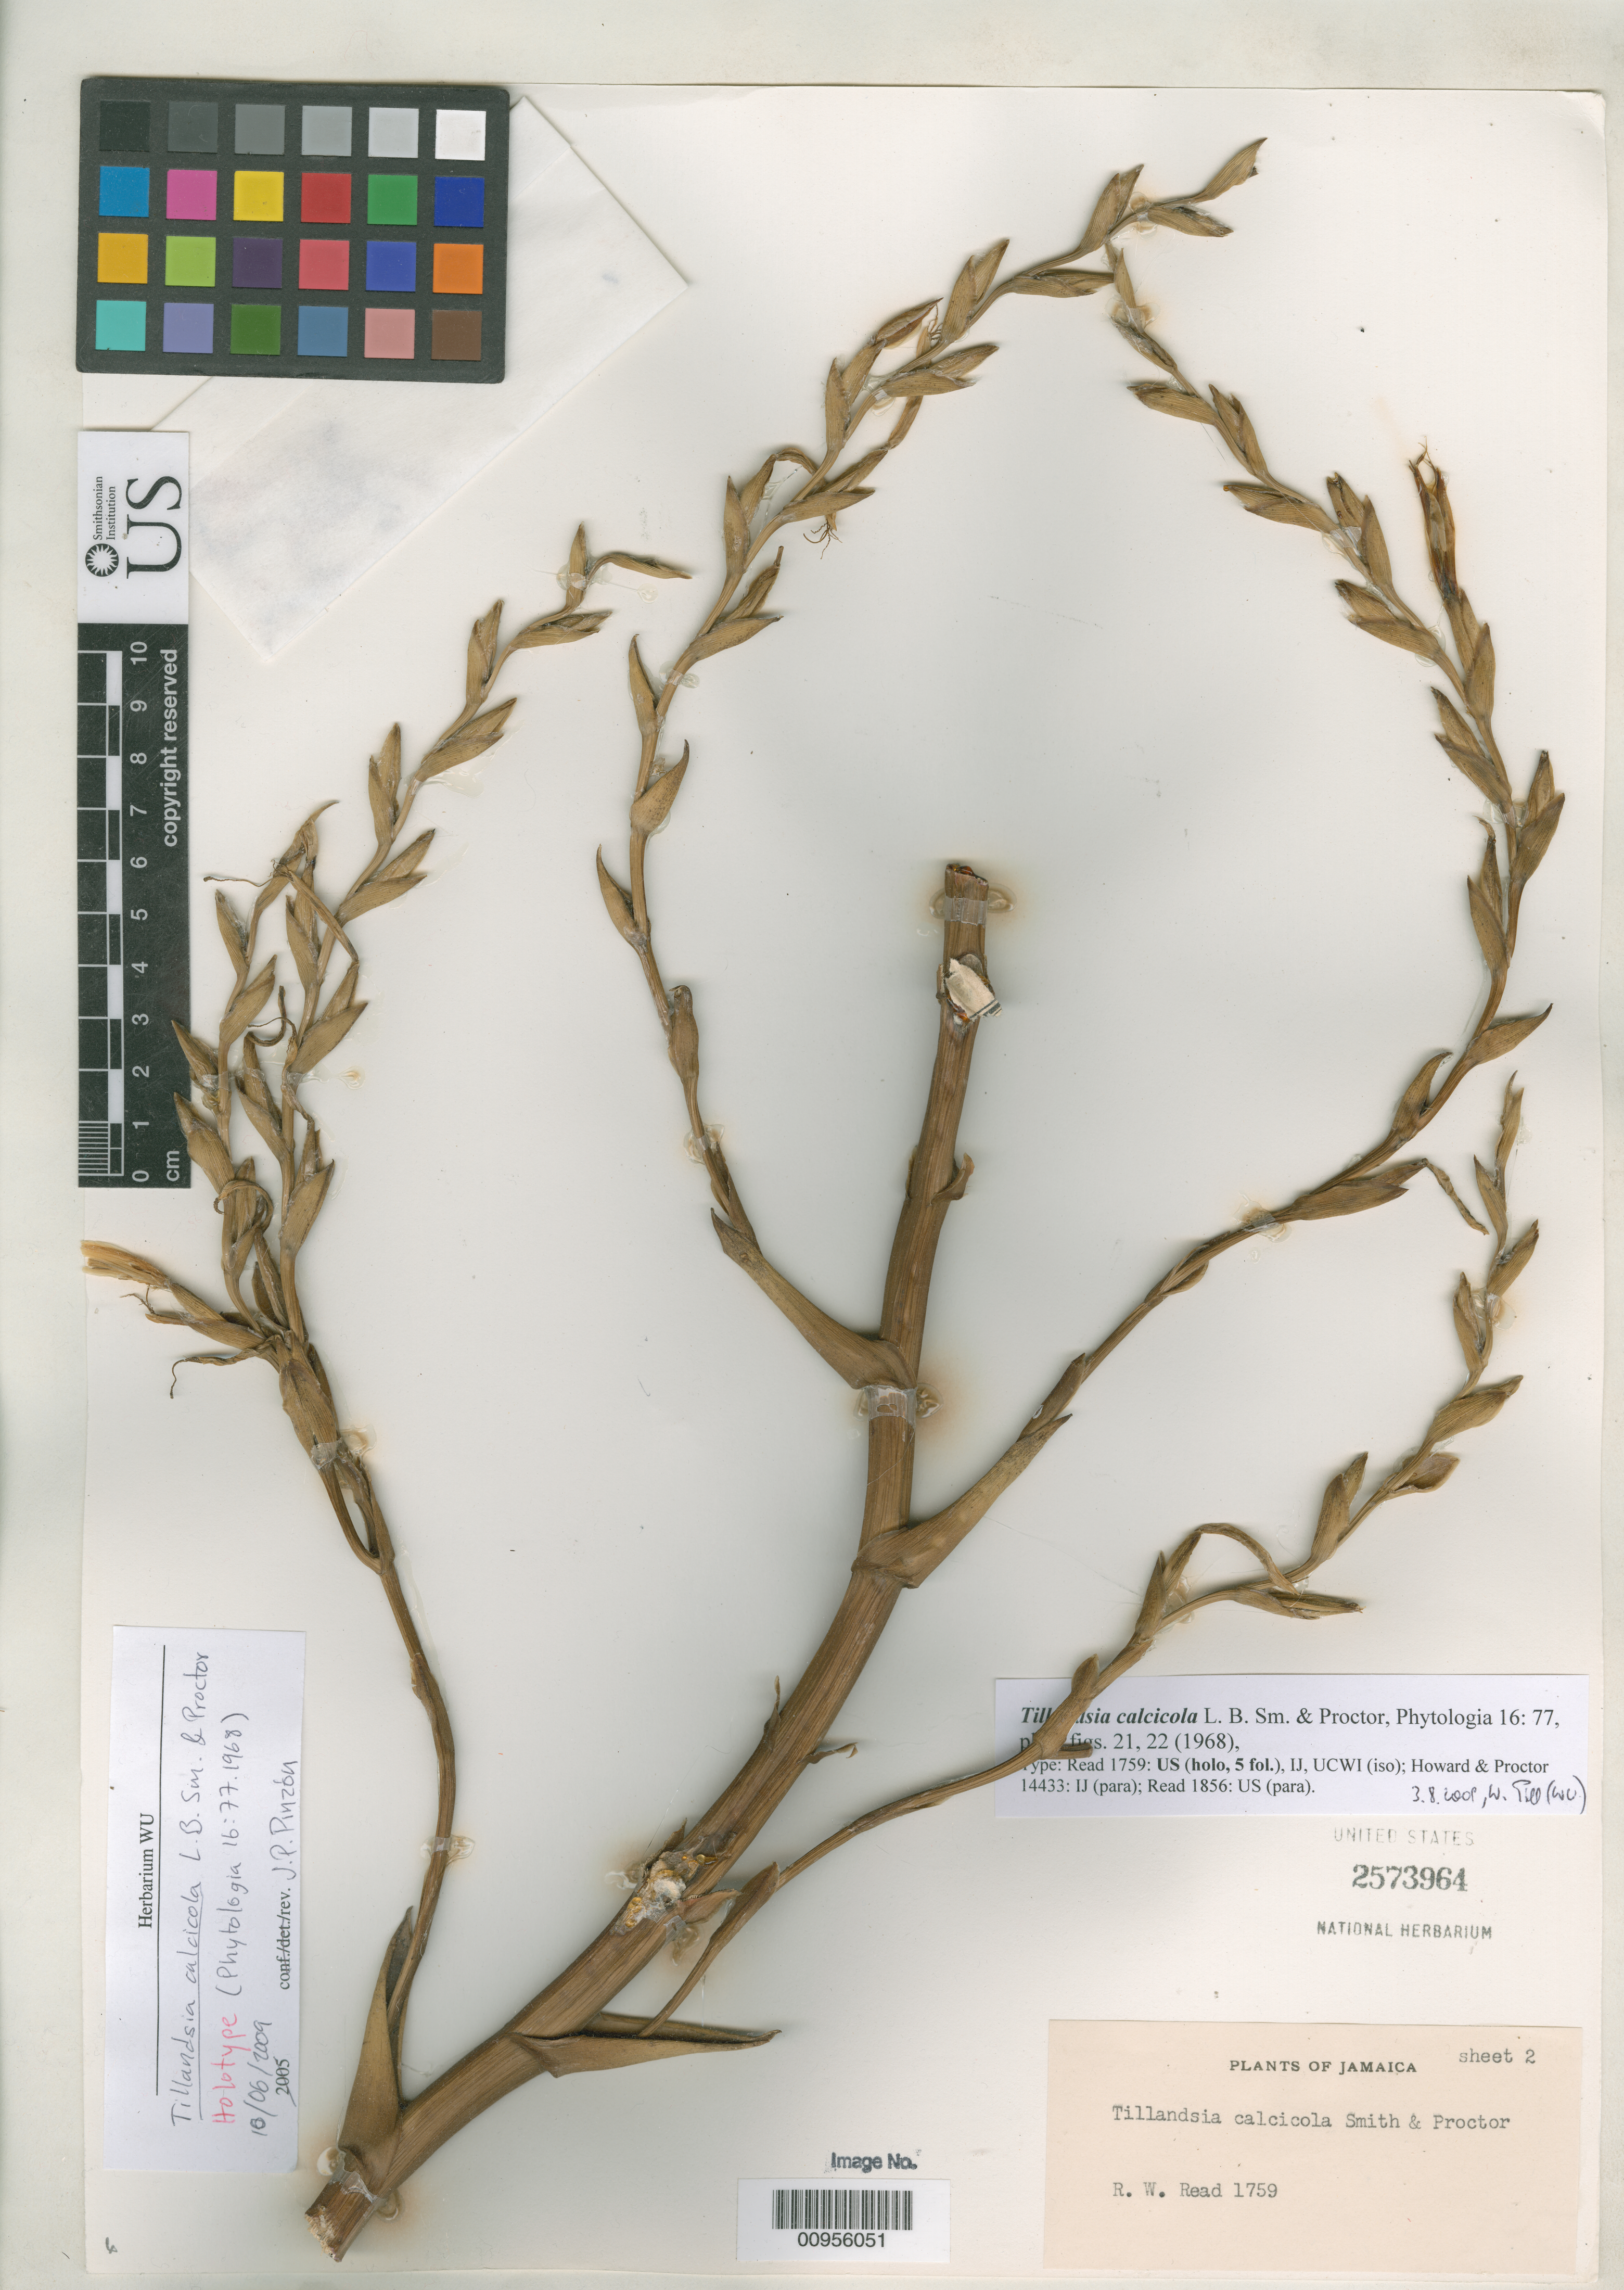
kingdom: Plantae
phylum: Tracheophyta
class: Liliopsida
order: Poales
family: Bromeliaceae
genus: Tillandsia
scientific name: Tillandsia calcicola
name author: L.B. Sm. & Proctor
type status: Holotype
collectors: R. W. Read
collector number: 1759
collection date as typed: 10 Apr 1967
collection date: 1967-04-10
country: Jamaica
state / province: Trelawny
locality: Ramgoat Cave.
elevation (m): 457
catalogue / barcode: US 2573964